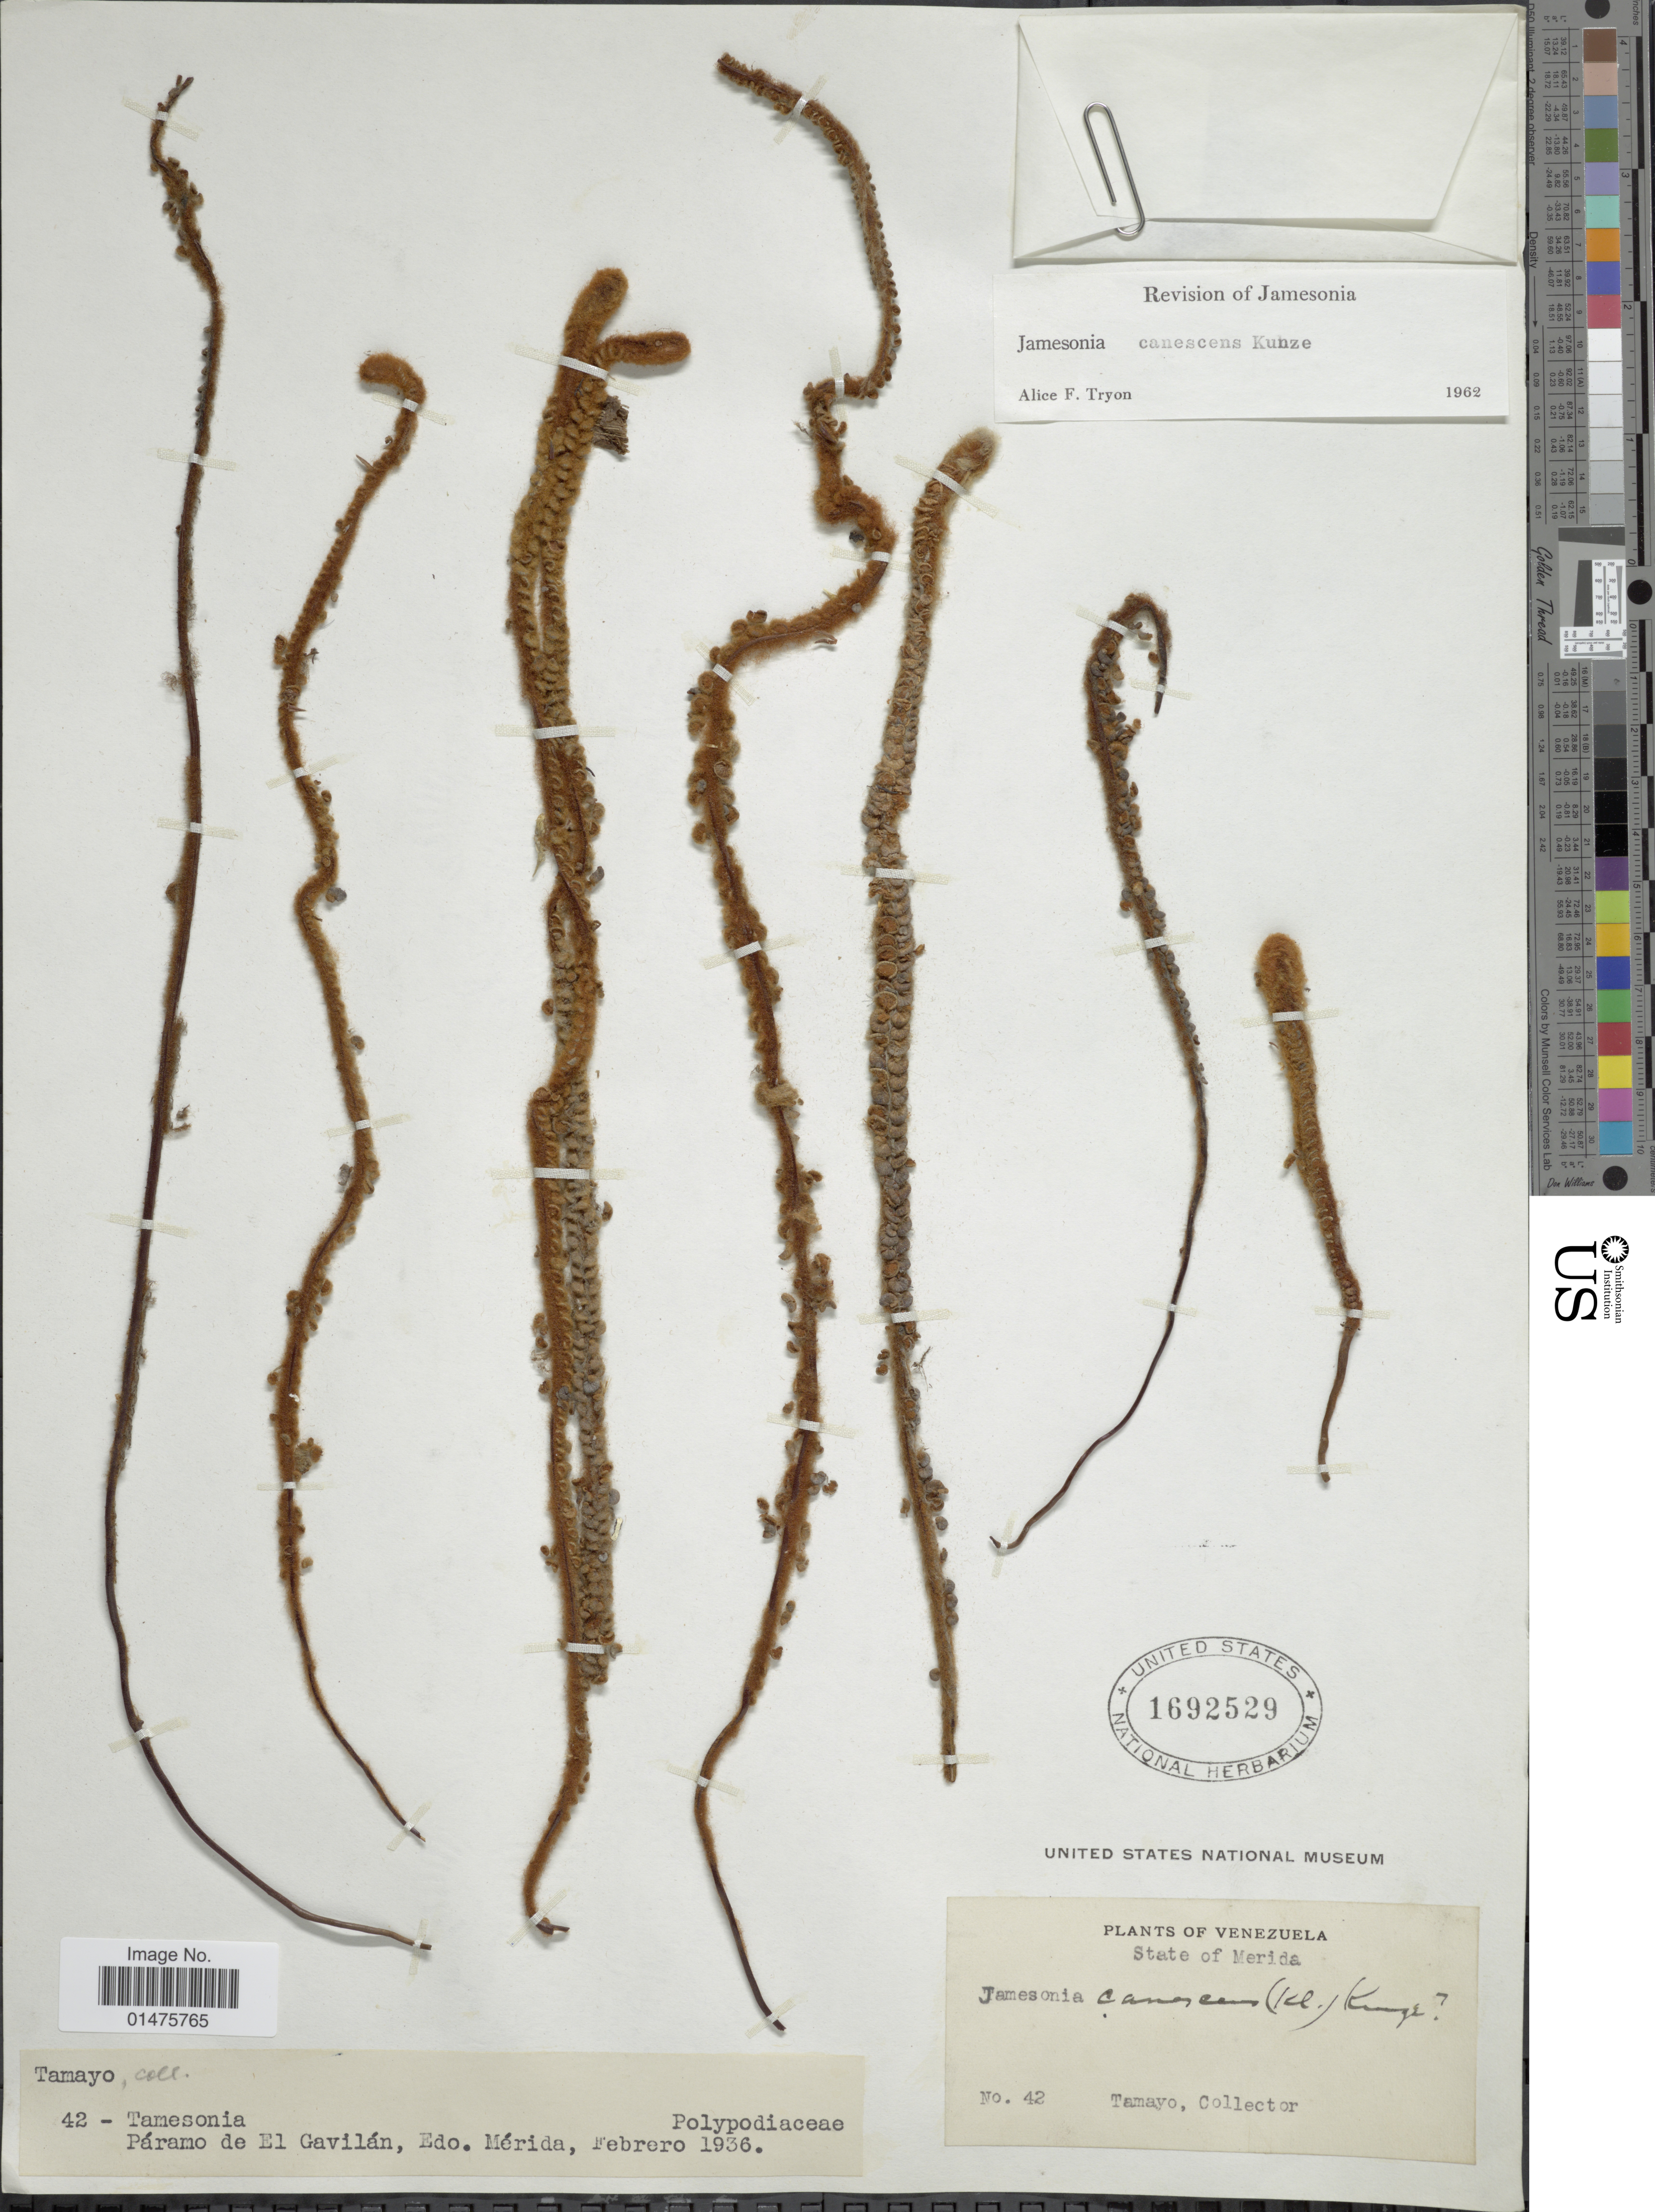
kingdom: Plantae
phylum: Tracheophyta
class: Polypodiopsida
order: Polypodiales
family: Pteridaceae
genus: Jamesonia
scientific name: Jamesonia canescens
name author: Kunze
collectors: -. Tamayo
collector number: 42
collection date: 1936-02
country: Venezuela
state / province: Mérida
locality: Páramo de EL Gavilán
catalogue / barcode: US 1692529